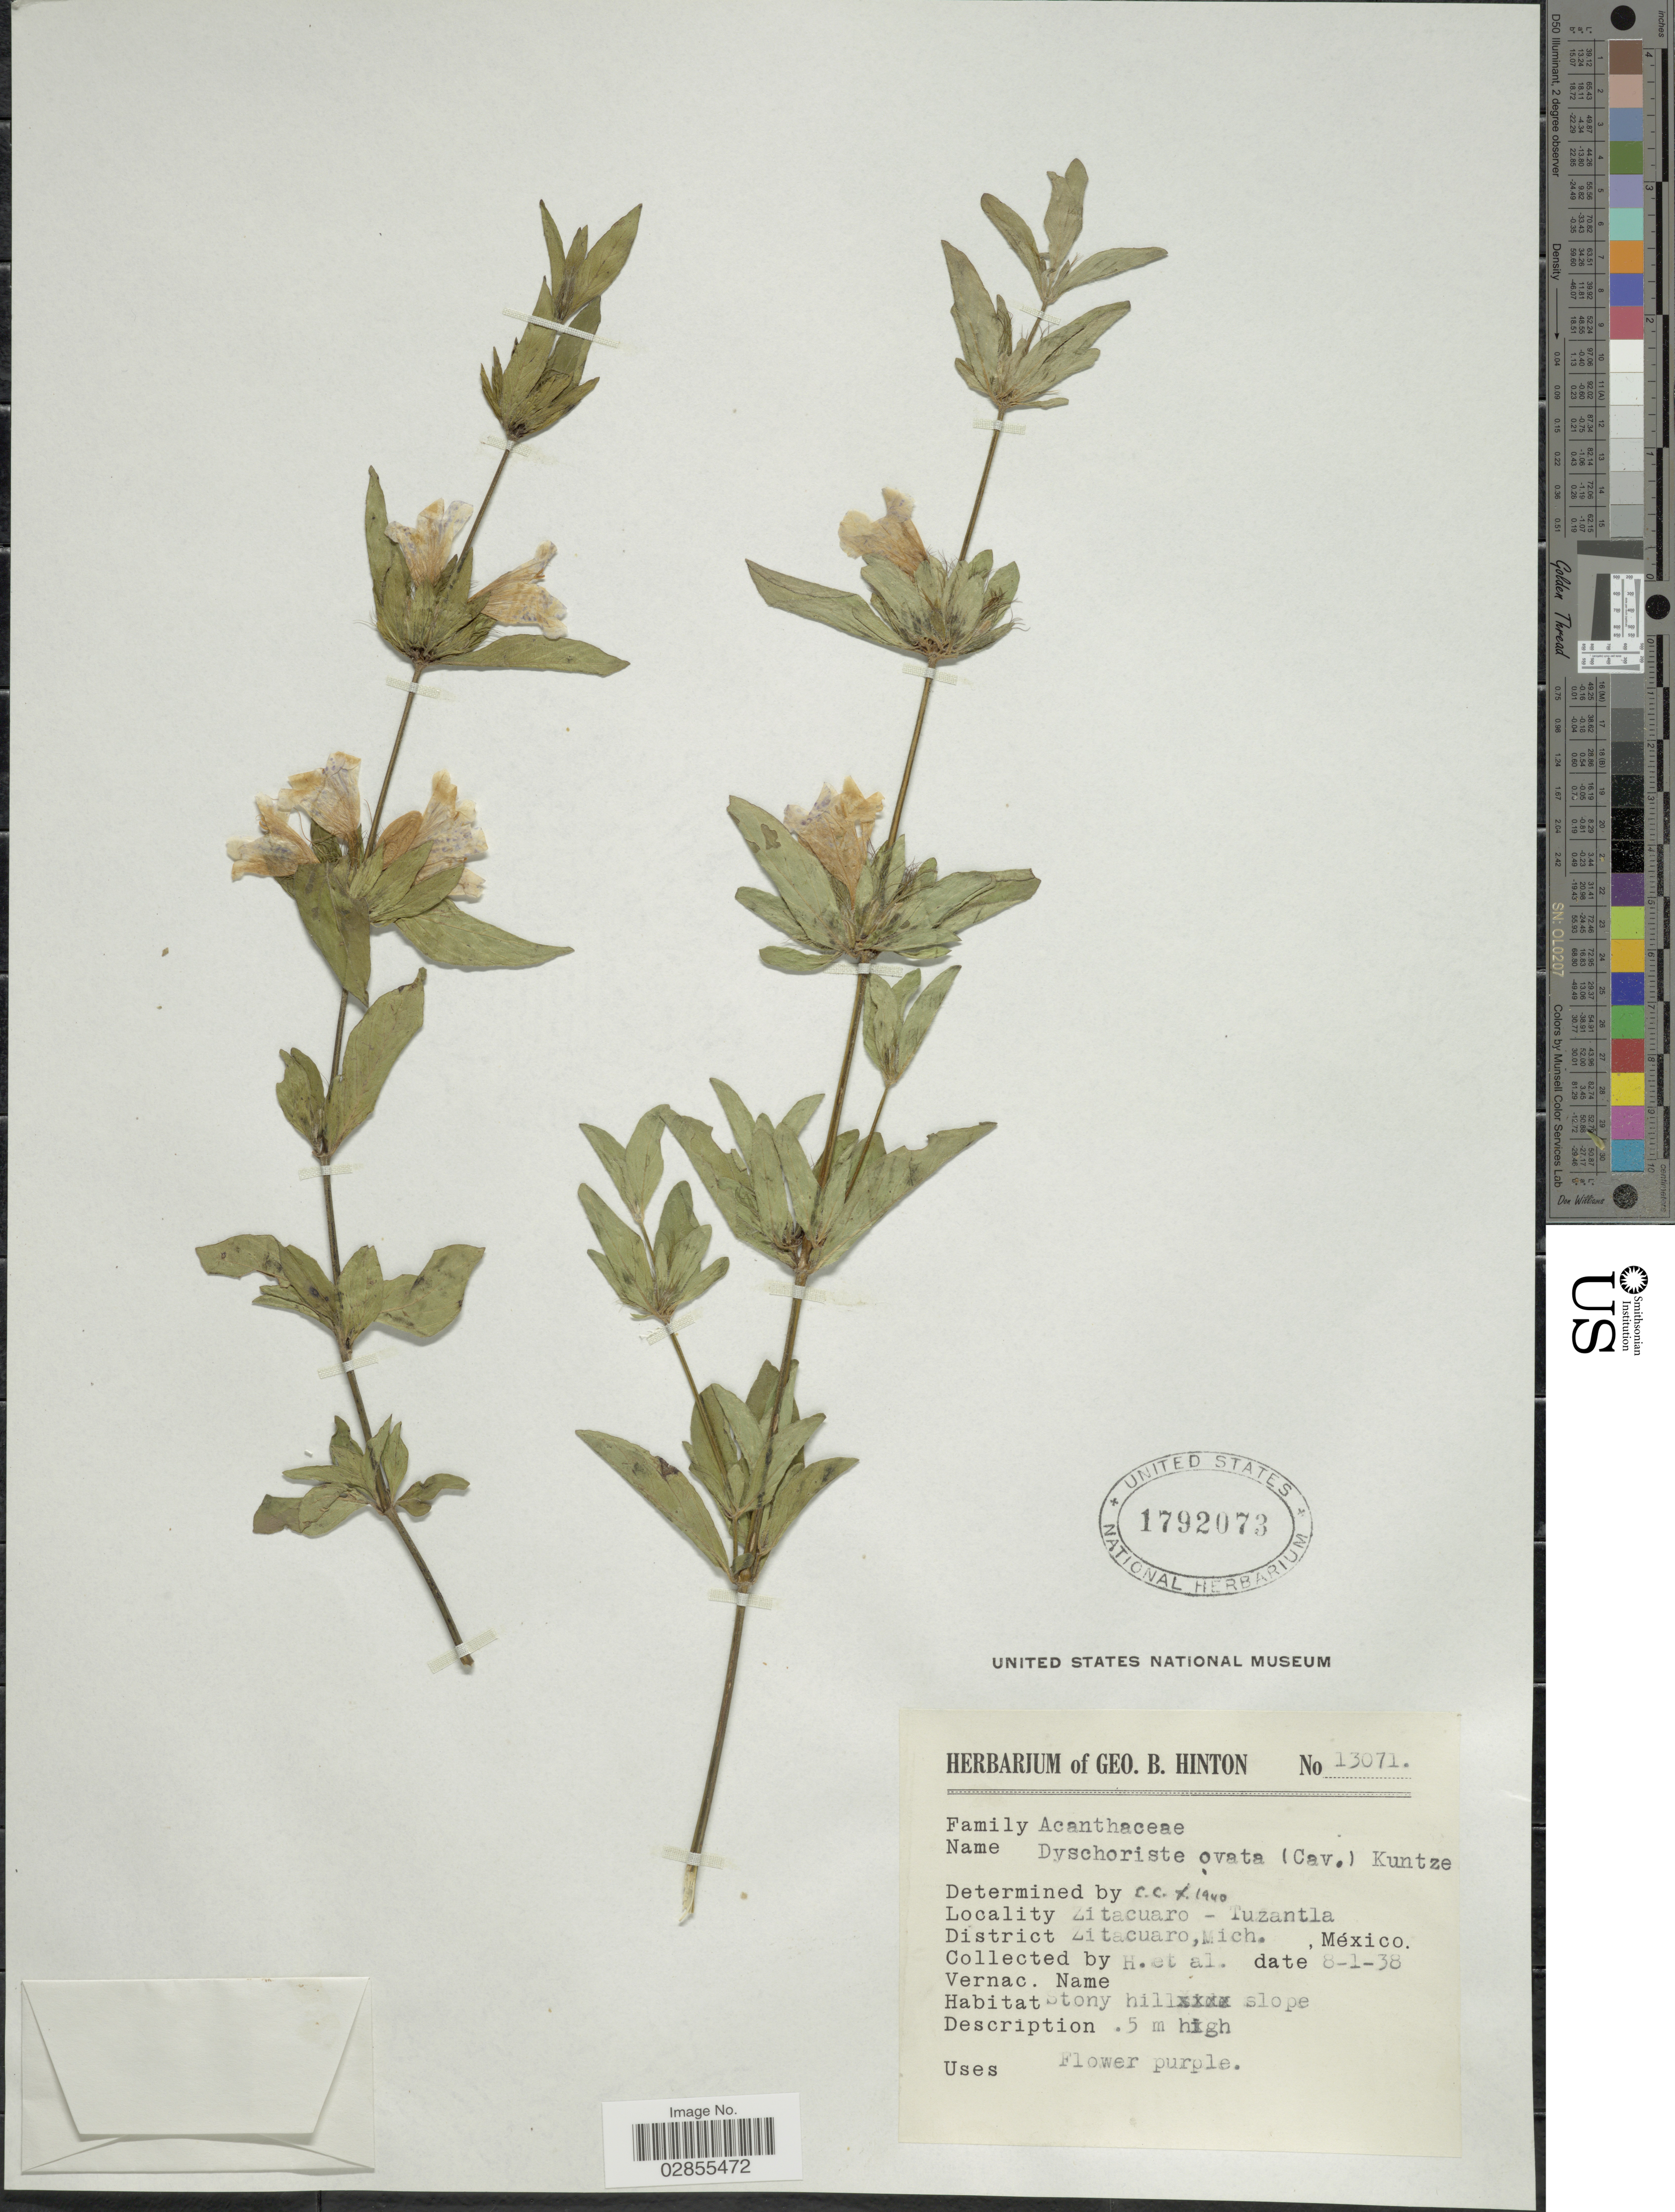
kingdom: Plantae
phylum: Tracheophyta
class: Magnoliopsida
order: Lamiales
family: Acanthaceae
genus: Dyschoriste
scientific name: Dyschoriste ovata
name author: (Cav.) Kuntze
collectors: G. B. Hinton & et al.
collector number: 13071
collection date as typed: Transcribed d/m/y: 8/1/38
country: Mexico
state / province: Michoacán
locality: Zitacuaro - Tuzantla, District Zitacuaro, Mich.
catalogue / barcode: US 1792073